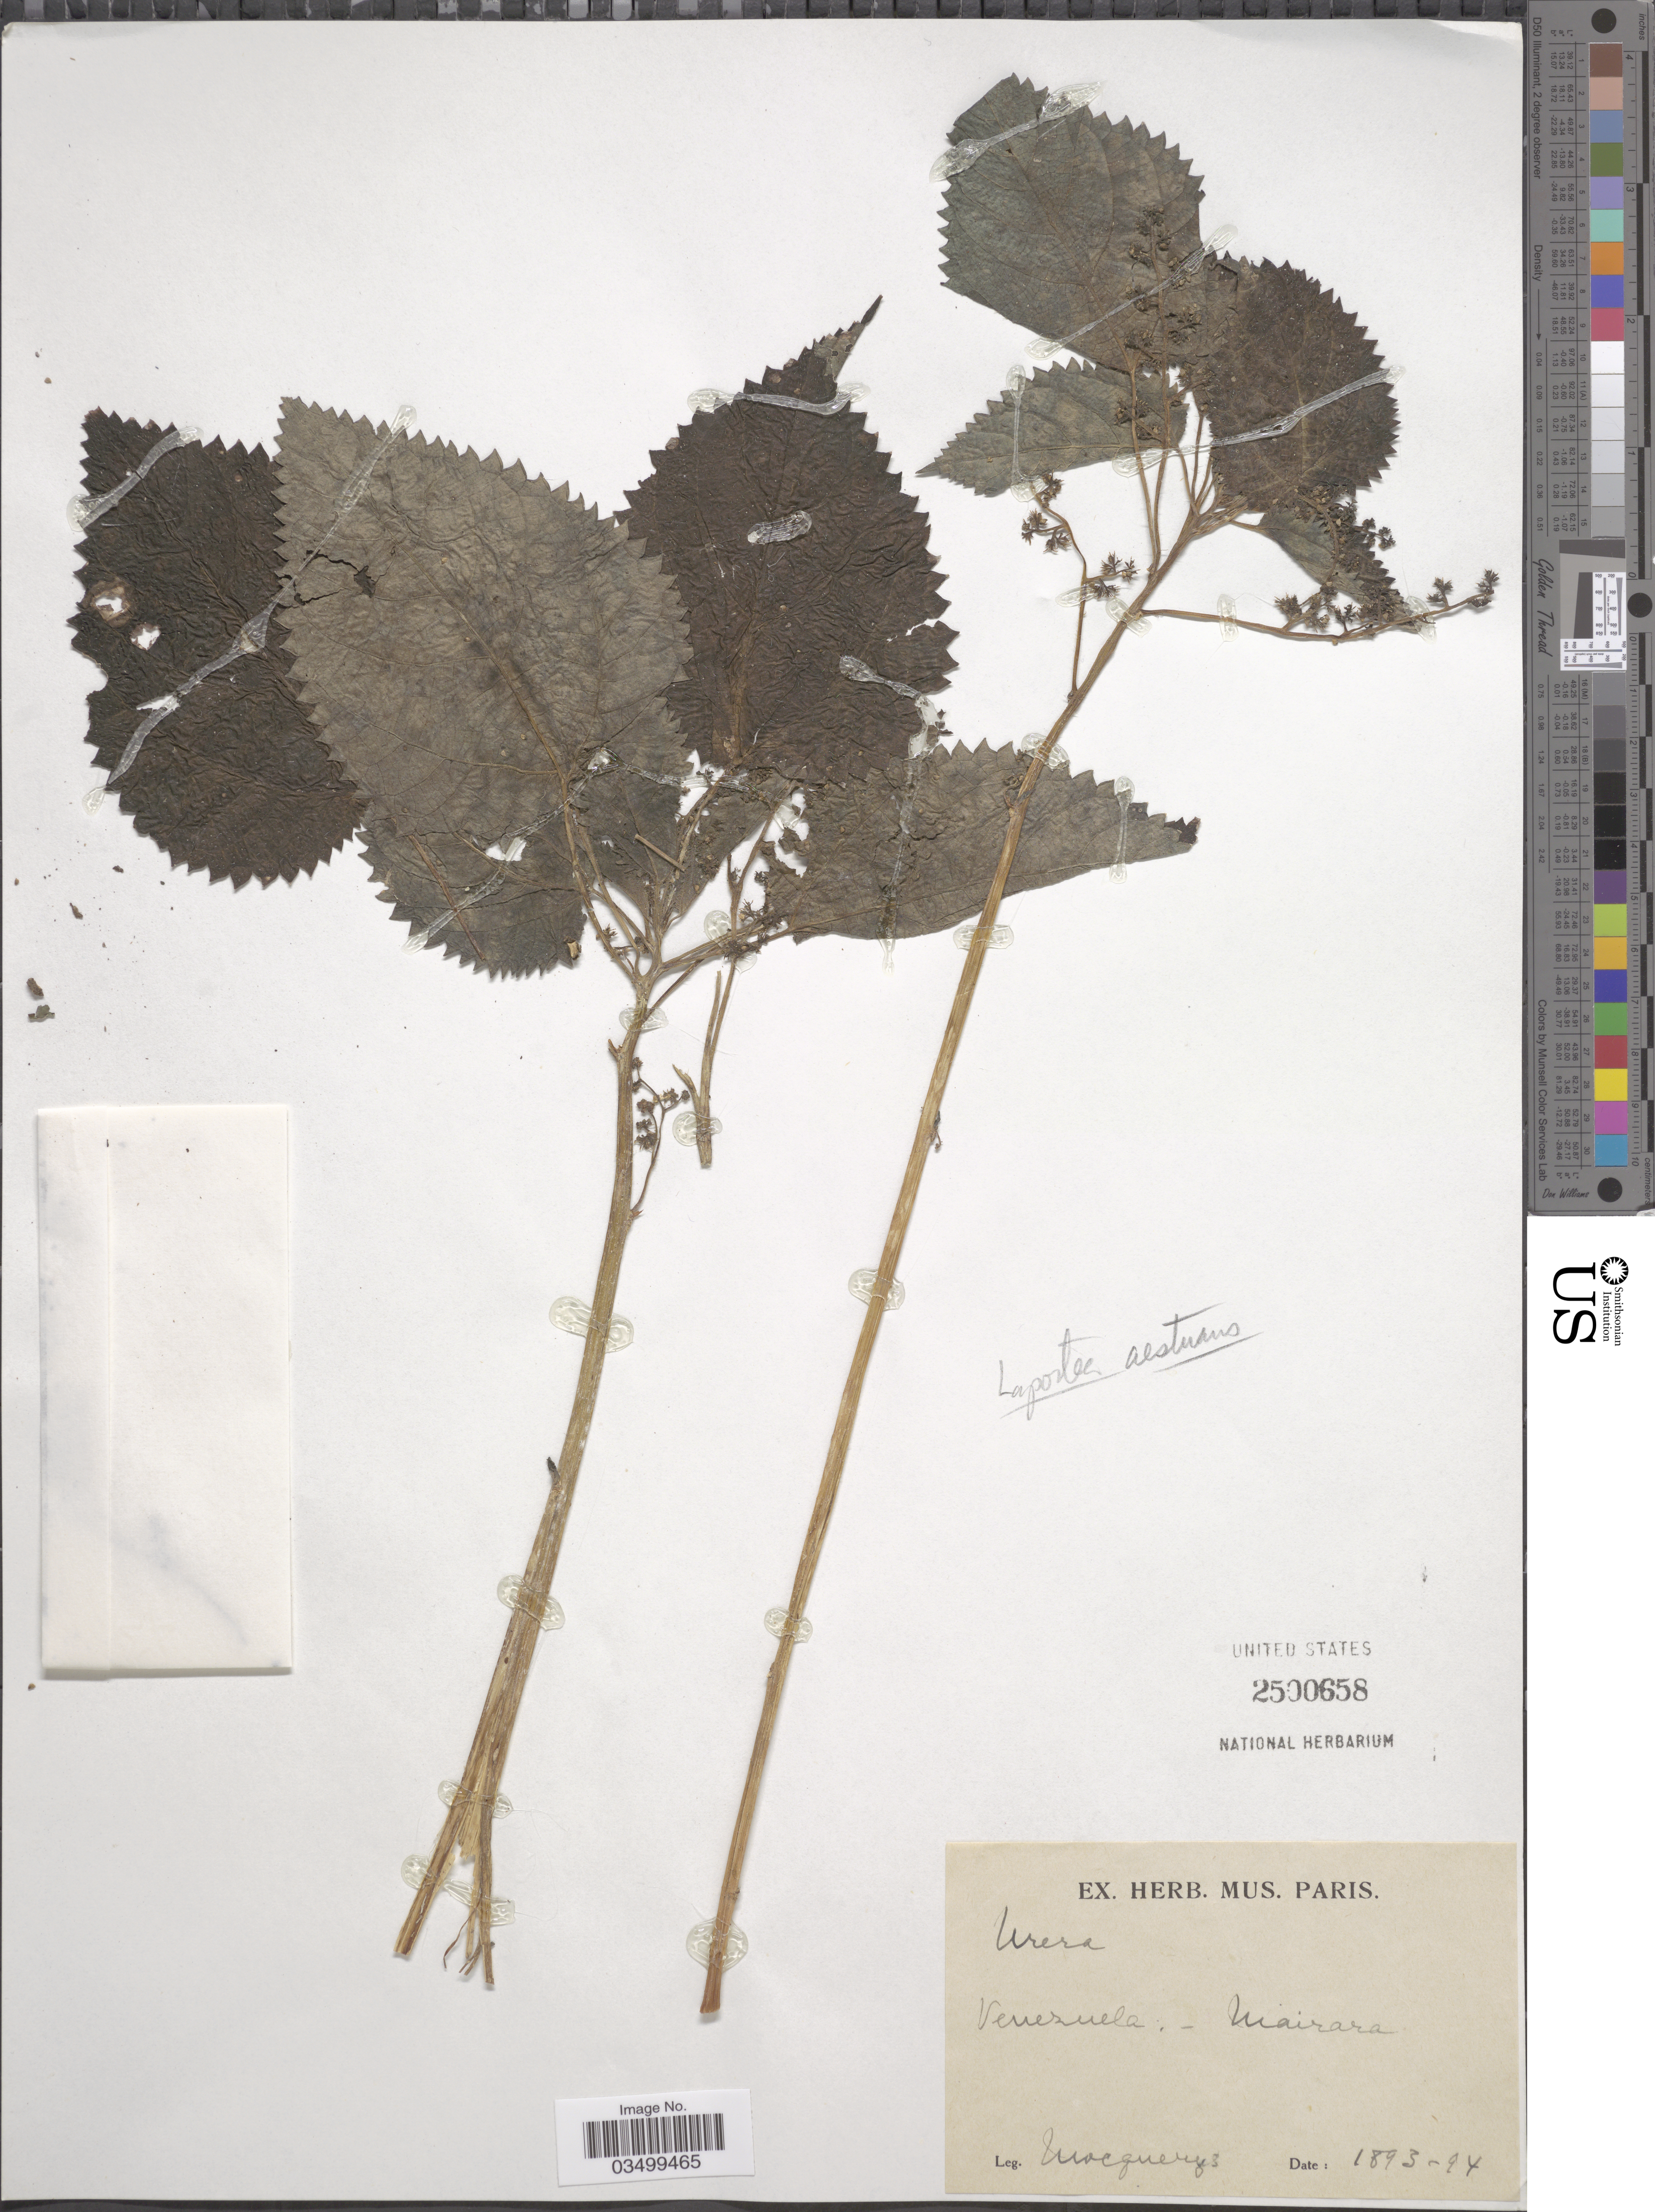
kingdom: Plantae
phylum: Tracheophyta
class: Magnoliopsida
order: Rosales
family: Urticaceae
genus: Laportea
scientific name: Laportea aestuans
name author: (L.) Chew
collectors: A. Mocquerys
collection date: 1893/1894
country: Venezuela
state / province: Carabobo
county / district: Diego Ibarra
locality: Mariara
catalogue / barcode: US 2500658